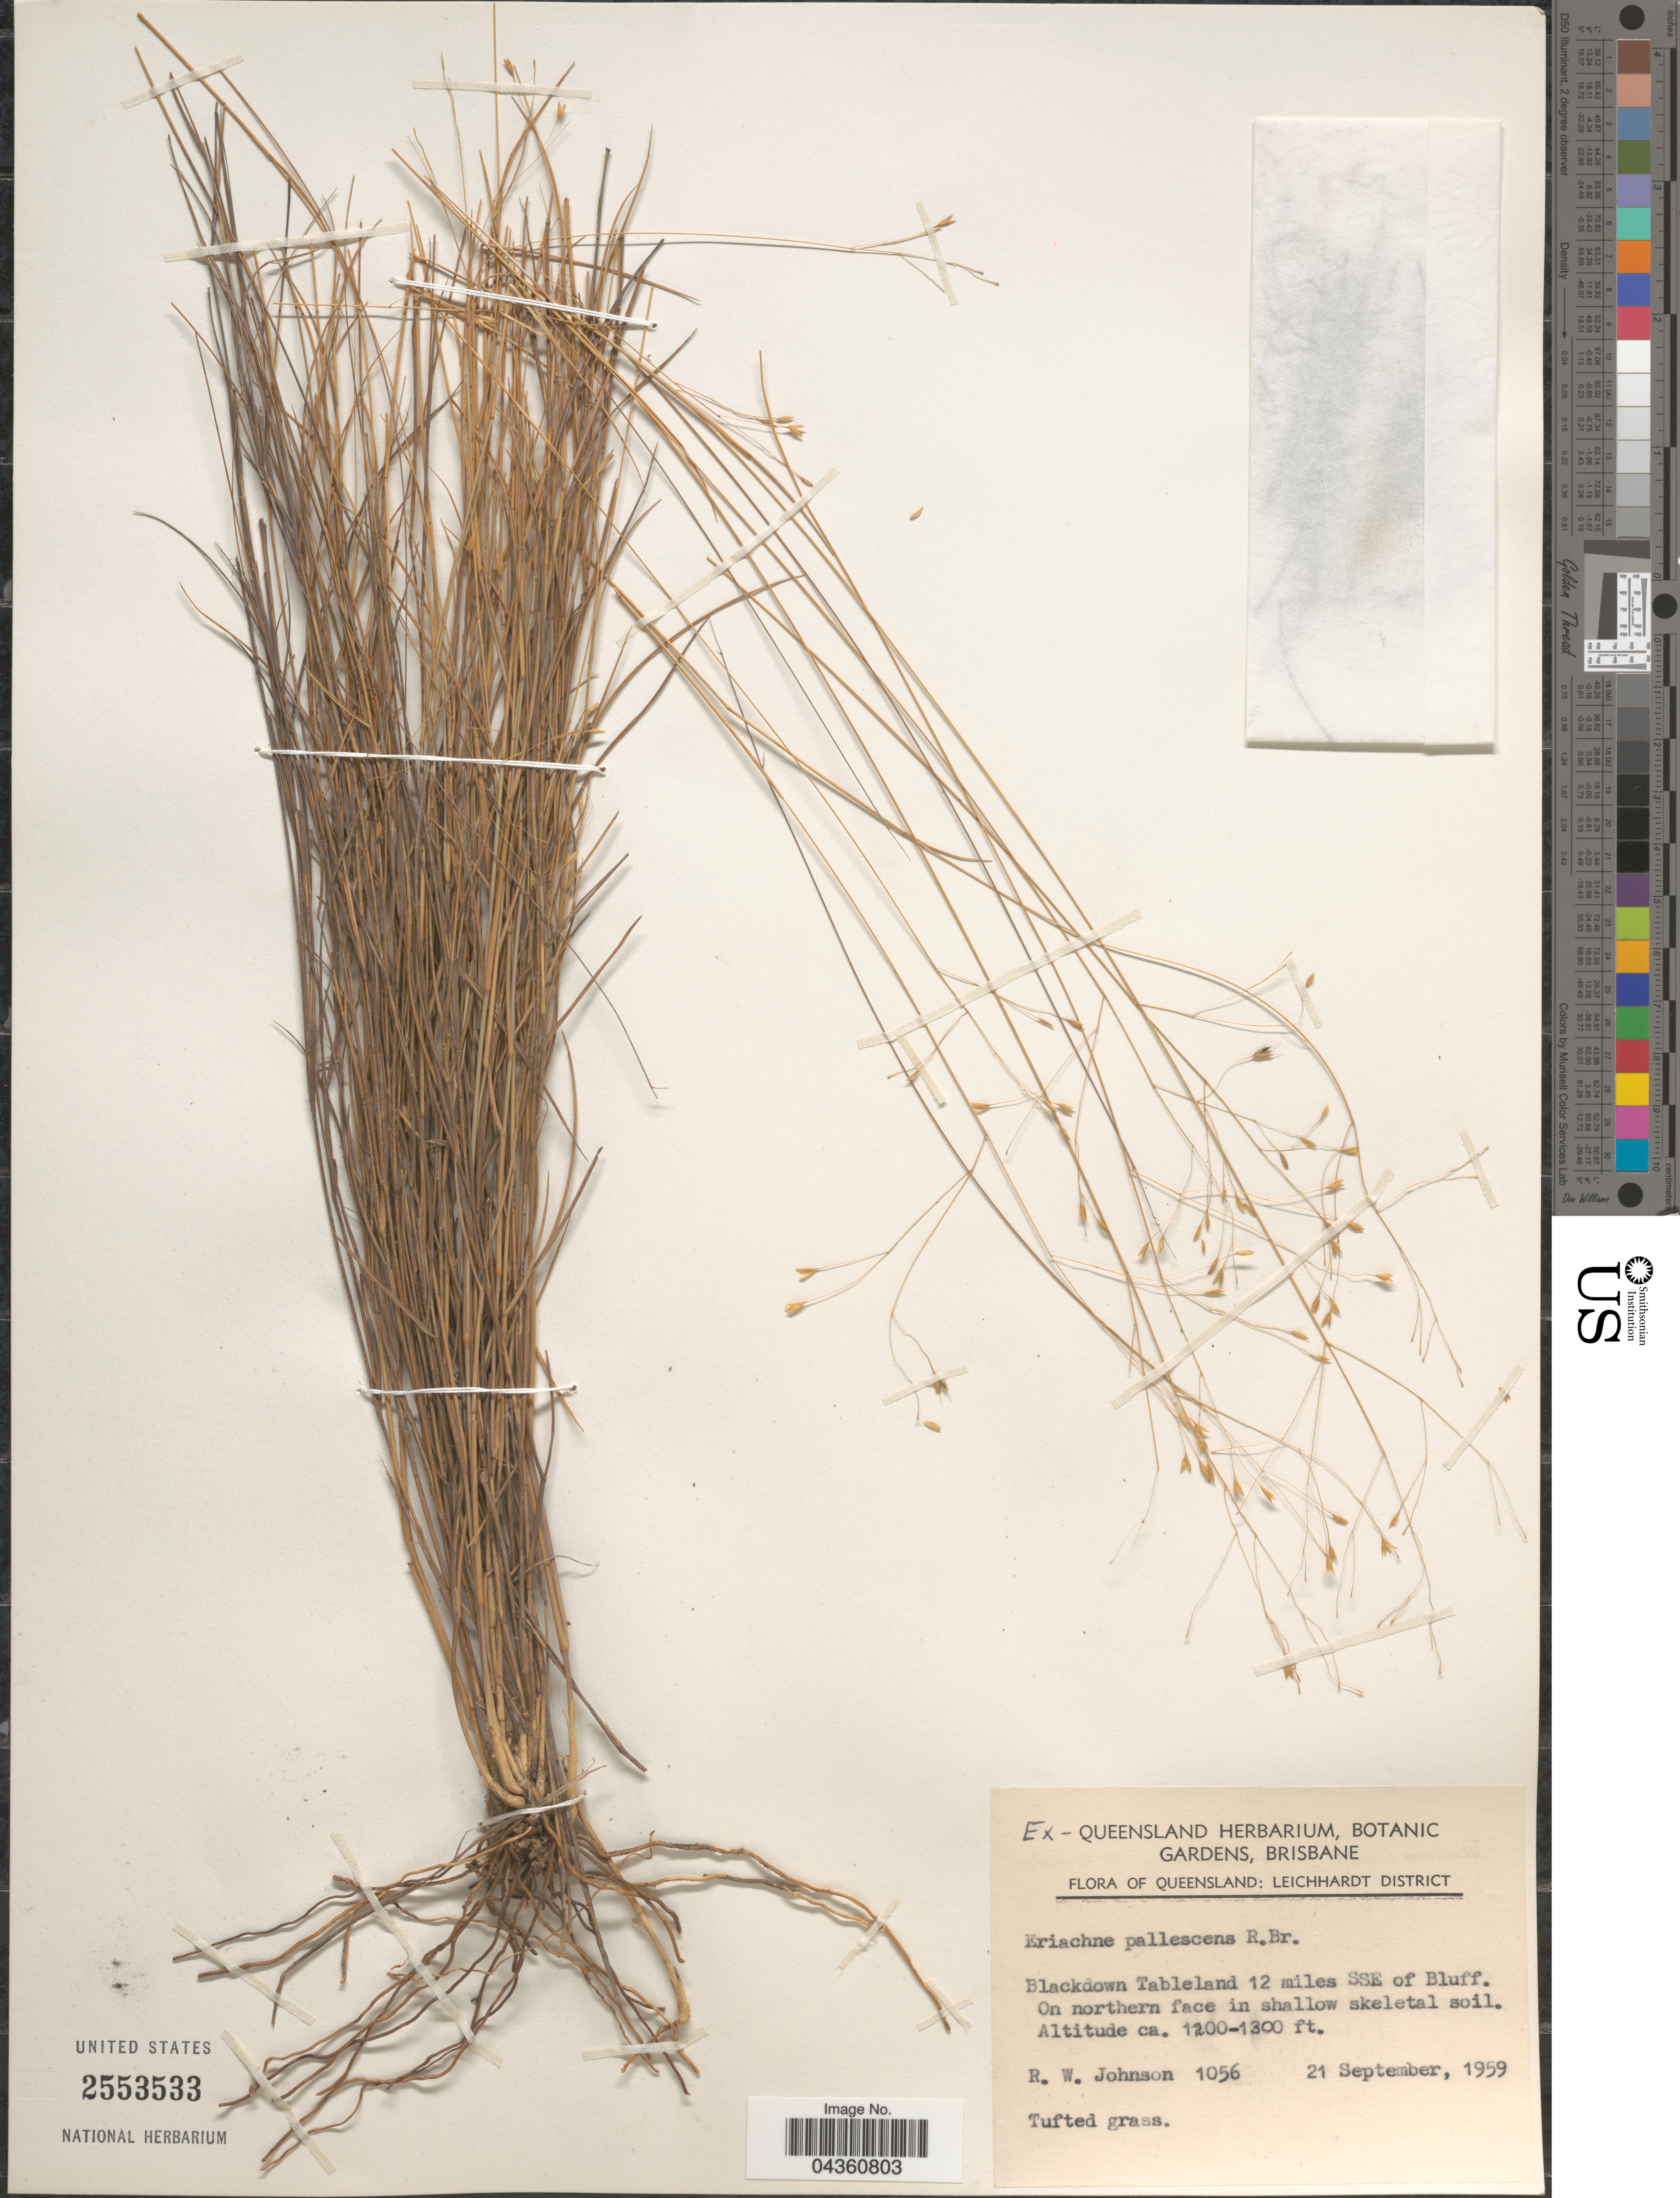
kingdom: Plantae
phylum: Tracheophyta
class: Liliopsida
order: Poales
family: Poaceae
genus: Eriachne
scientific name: Eriachne pallescens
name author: R. Br.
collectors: R. W. Johnson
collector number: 1056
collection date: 1959-09-21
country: Australia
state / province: Queensland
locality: Blackdown Tableland, 12 miles SSE of Bluff. On northern face in shallow skeletal soil.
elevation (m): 366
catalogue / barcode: US 2553533